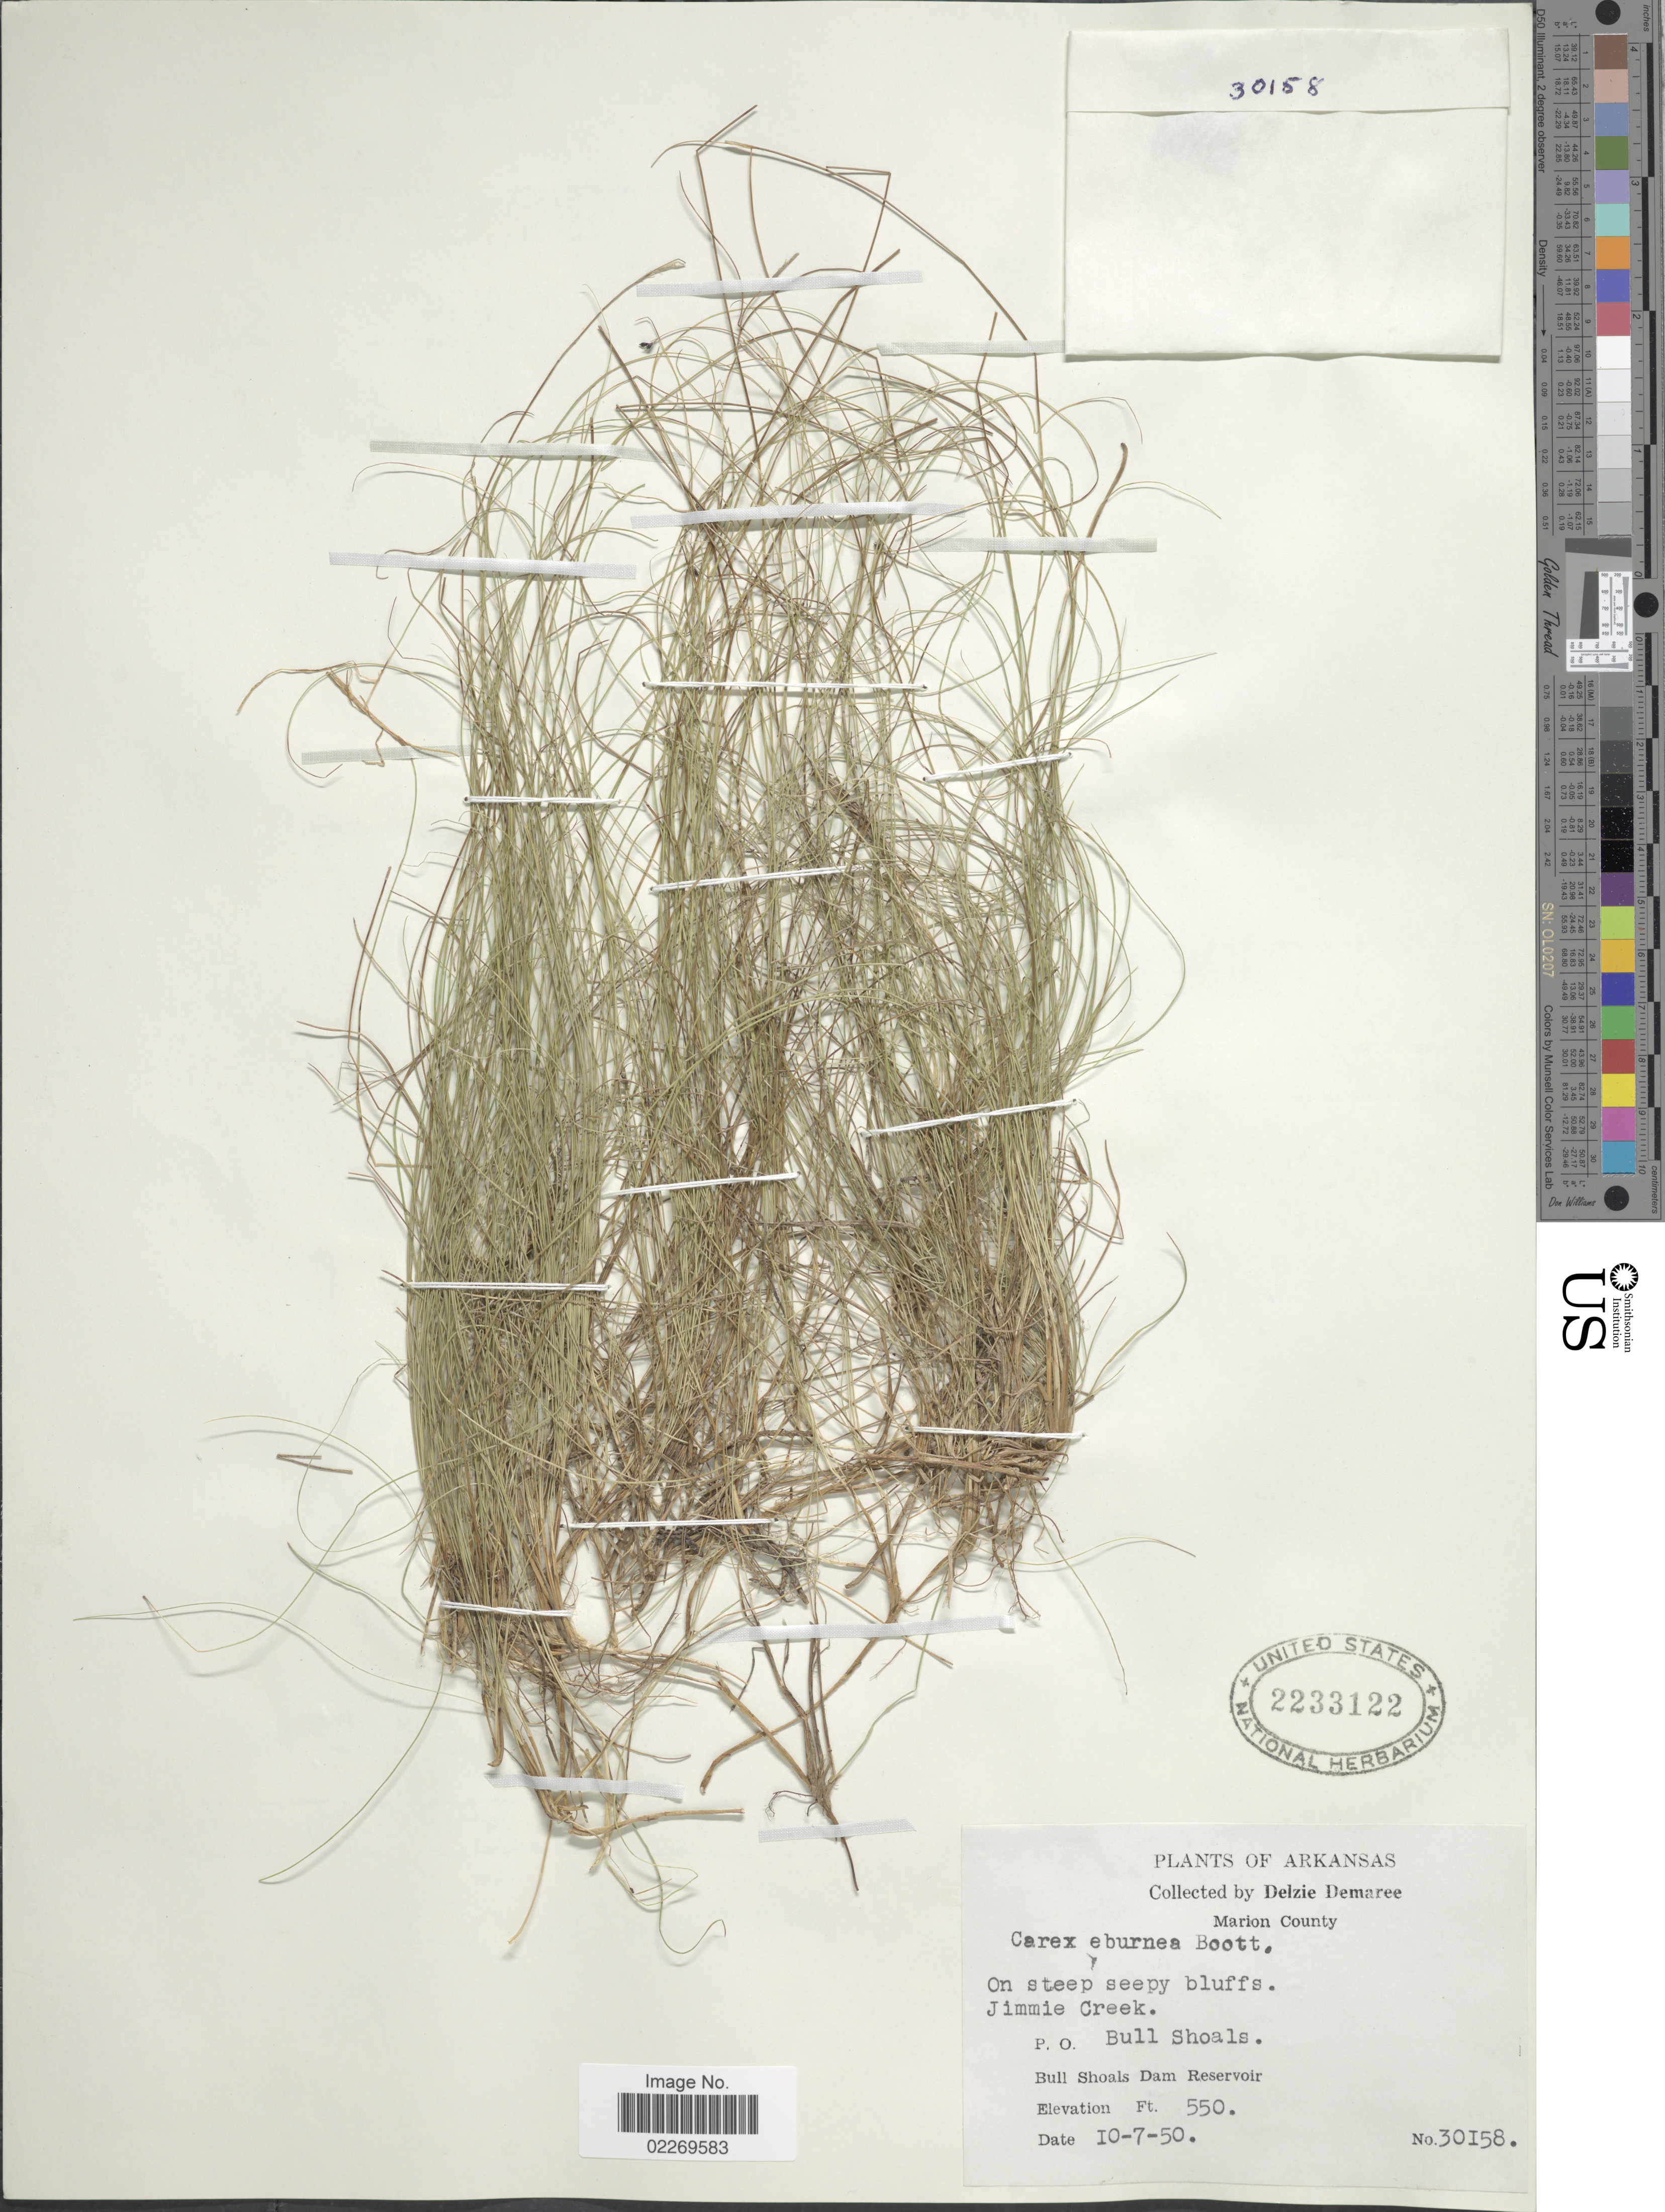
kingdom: Plantae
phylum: Tracheophyta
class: Liliopsida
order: Poales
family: Cyperaceae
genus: Carex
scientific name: Carex eburnea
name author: Boott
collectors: D. Demaree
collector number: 30158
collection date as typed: Transcribed d/m/y: 7/10/50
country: United States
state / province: Arkansas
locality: Marion County. P. O. Bull Shoals, Bull Shoals Dam Reservoir, Jimmie Creek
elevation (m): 168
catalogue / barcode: US 2233122